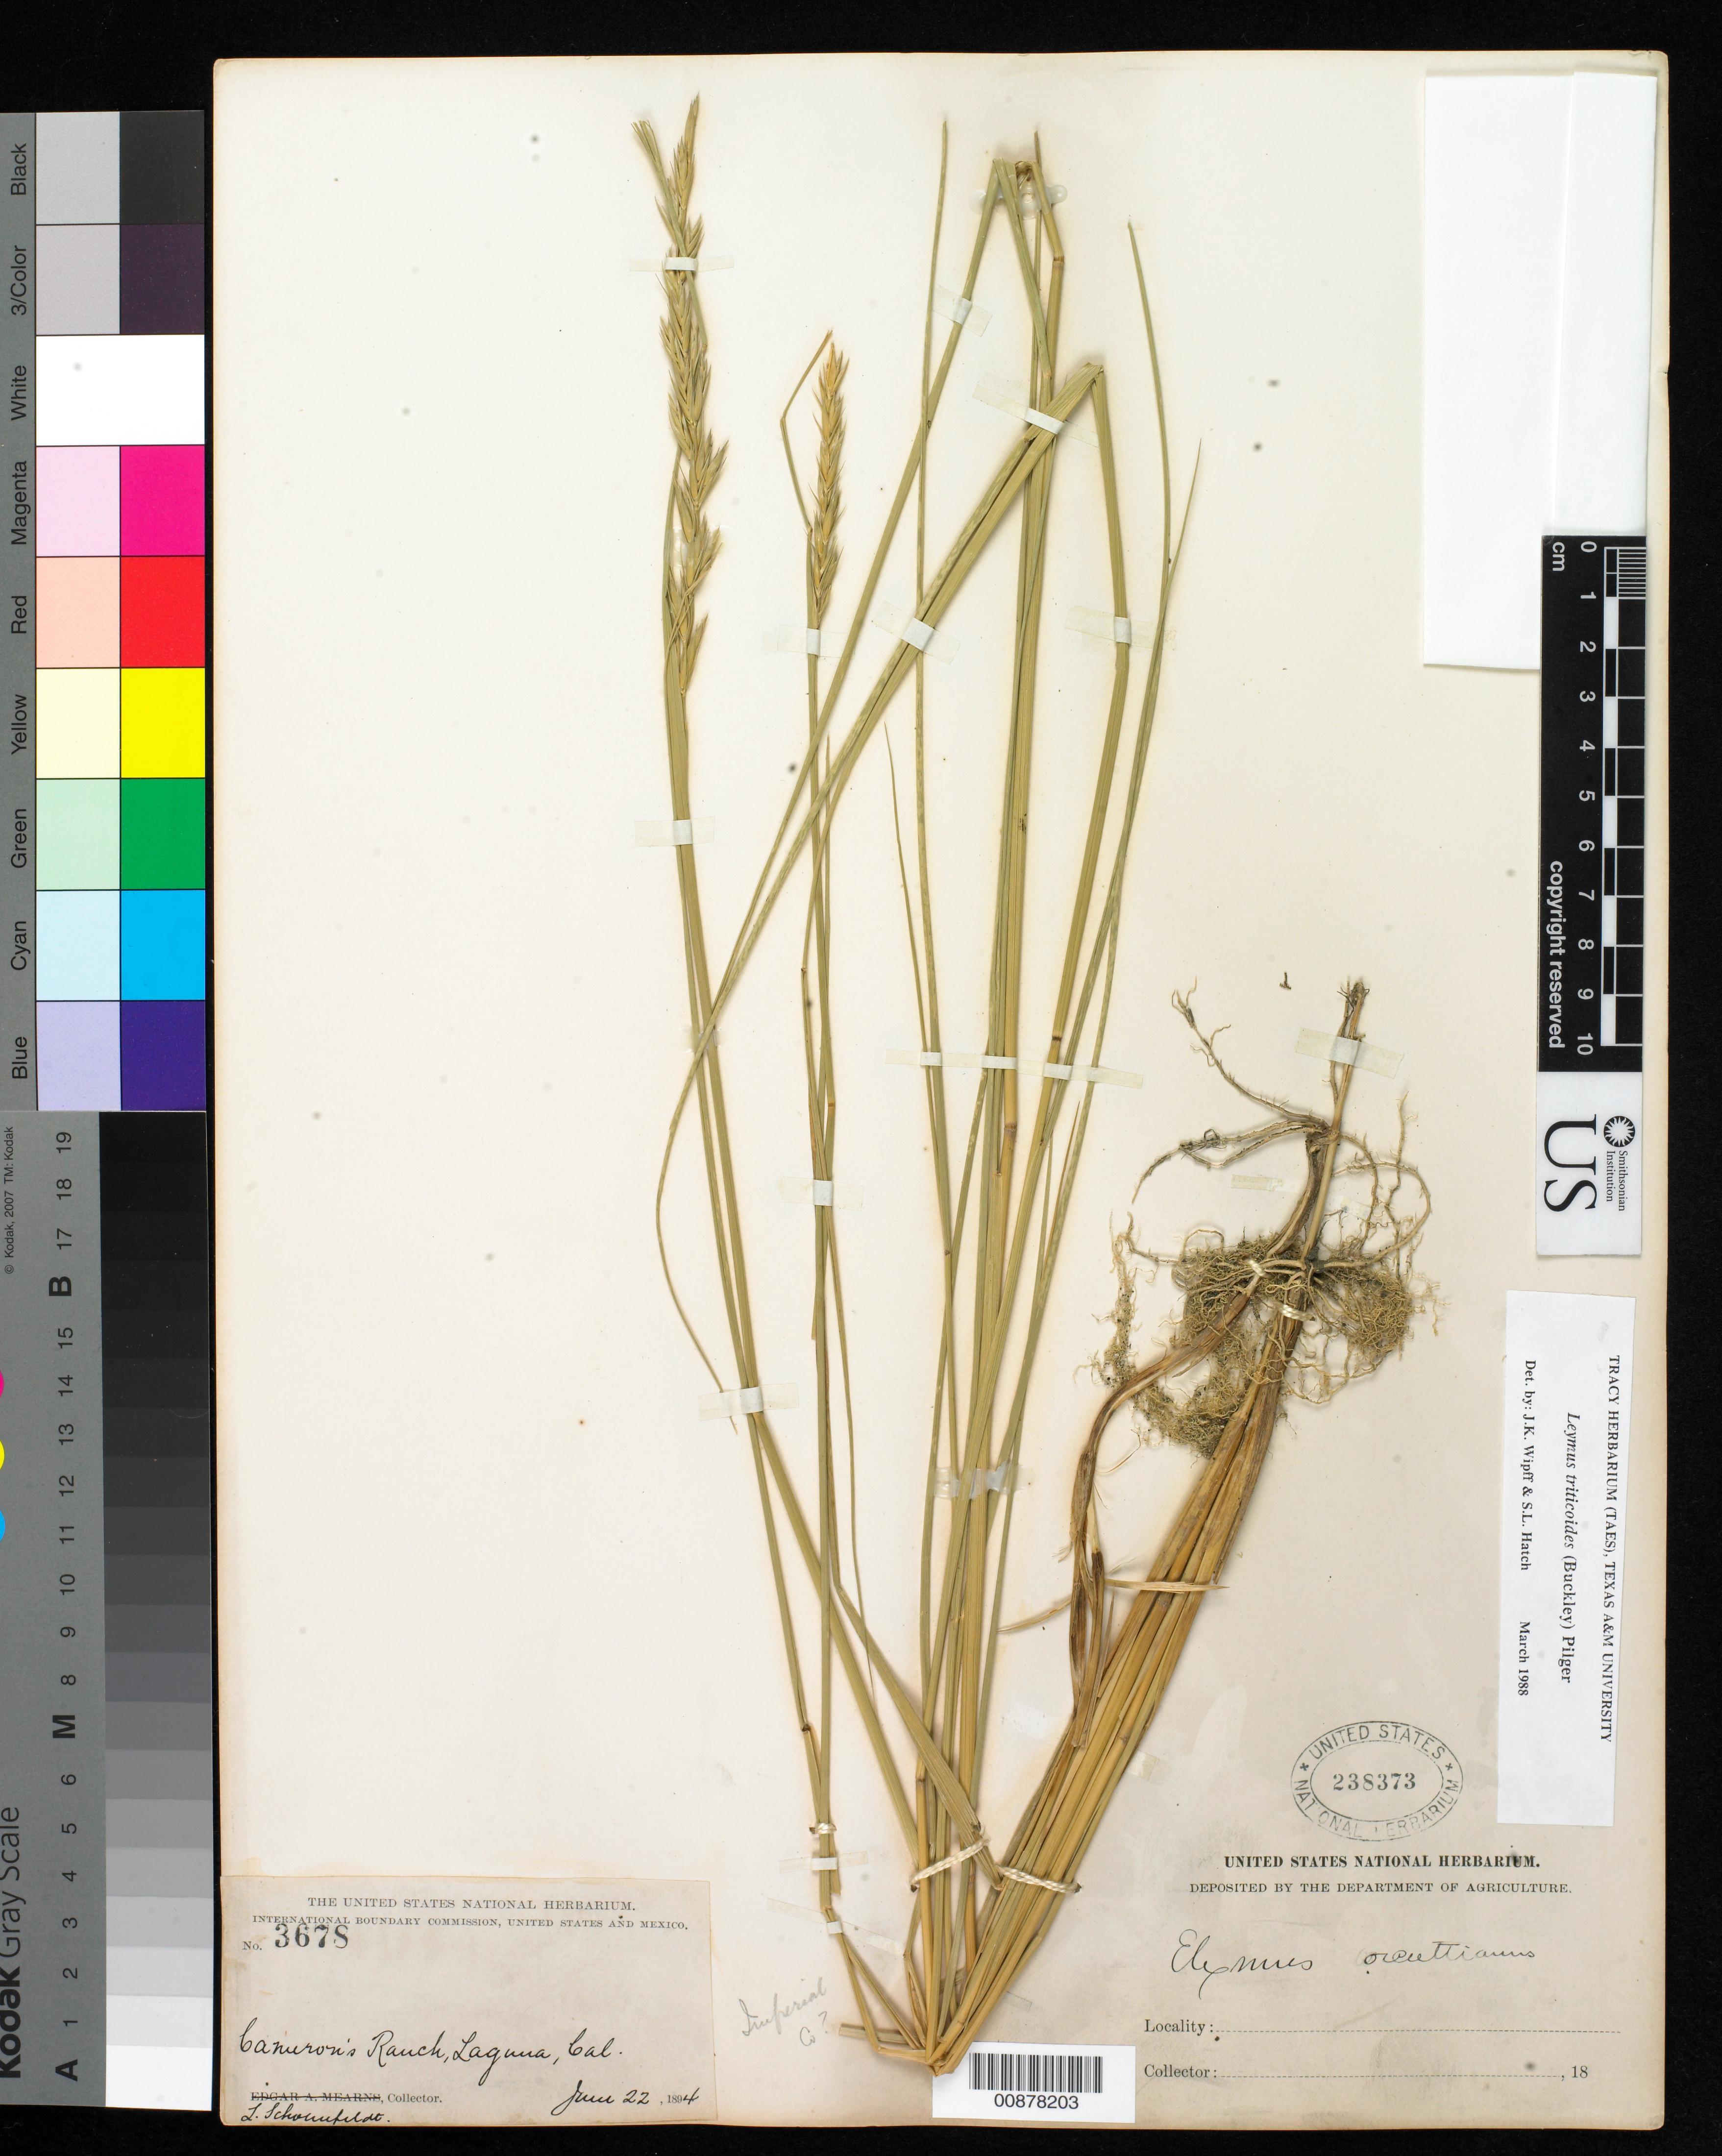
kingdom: Plantae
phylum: Tracheophyta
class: Liliopsida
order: Poales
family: Poaceae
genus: Leymus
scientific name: Leymus triticoides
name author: (Buckley) Pilg.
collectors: L. Schoenfeldt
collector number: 3678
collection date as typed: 22 Jun 1894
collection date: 1894-06-22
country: United States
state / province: California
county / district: Orange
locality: Cameron's Ranch, Laguna, California.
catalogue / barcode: US 238373